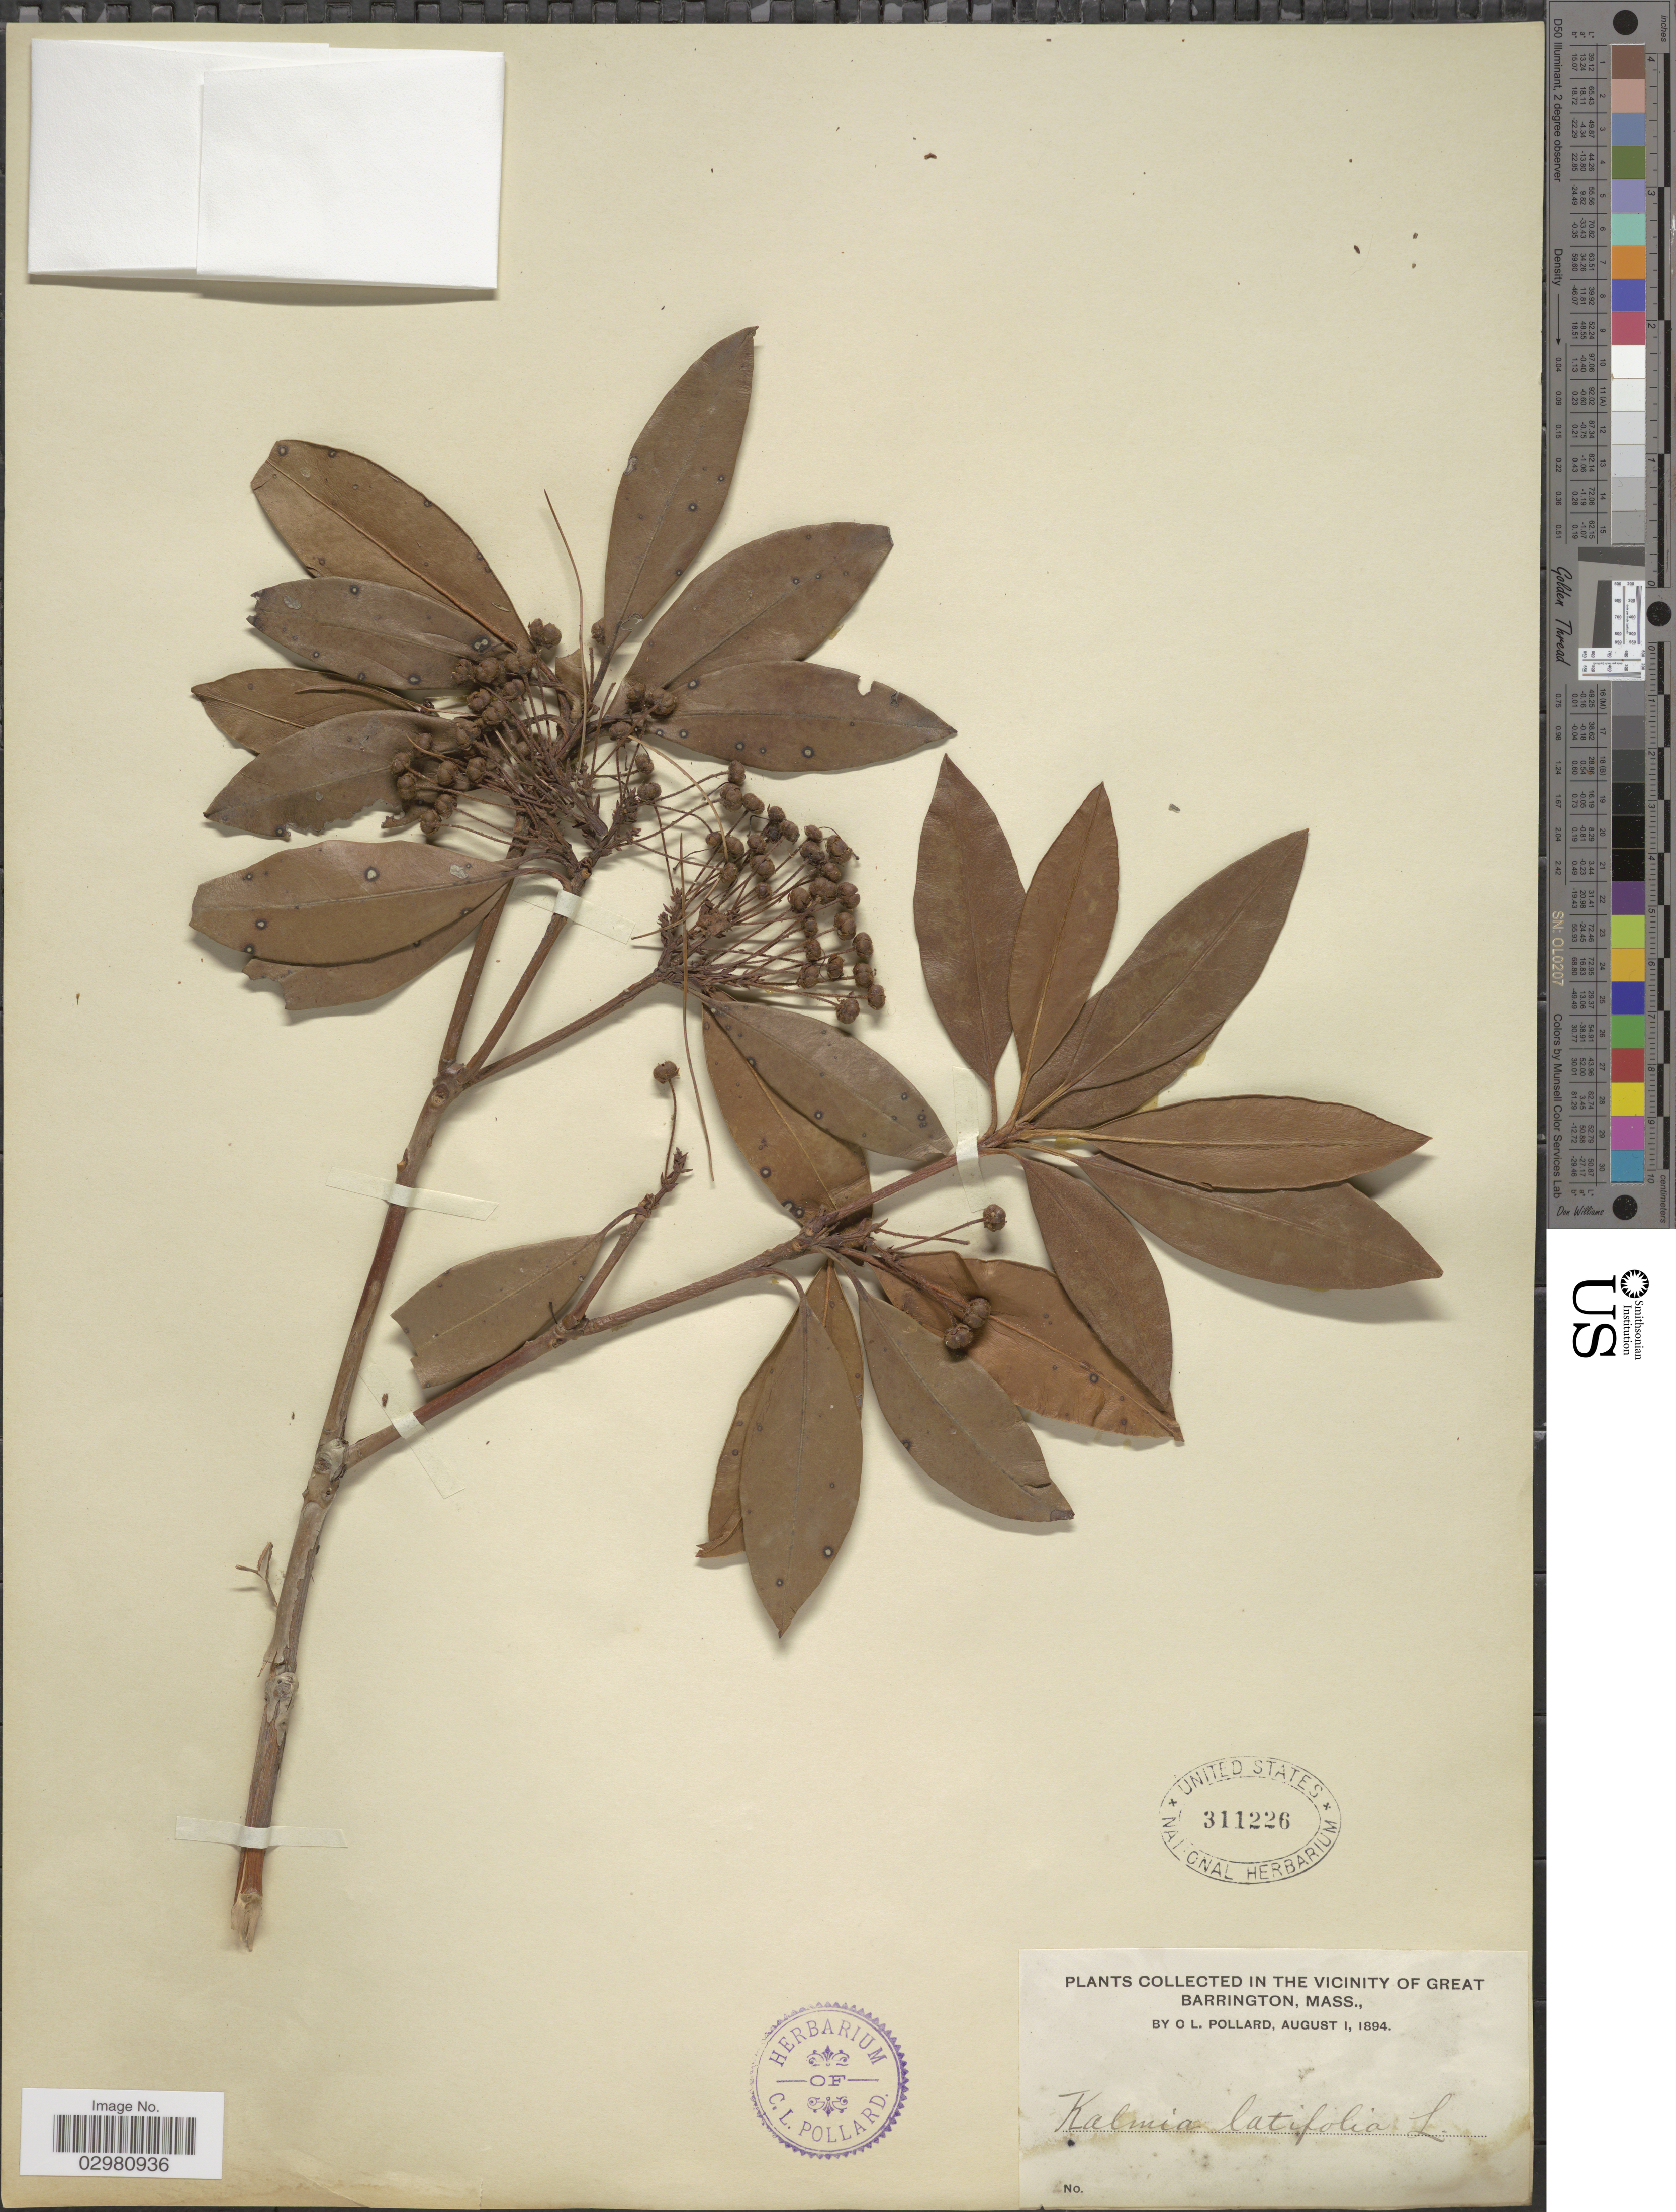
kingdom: Plantae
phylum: Tracheophyta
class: Magnoliopsida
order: Ericales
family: Ericaceae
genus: Kalmia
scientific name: Kalmia latifolia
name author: L.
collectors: C. L. Pollard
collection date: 1894-08-01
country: United States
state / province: Massachusetts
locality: The Vicinity of Great Barrington, Mass.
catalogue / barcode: US 311226